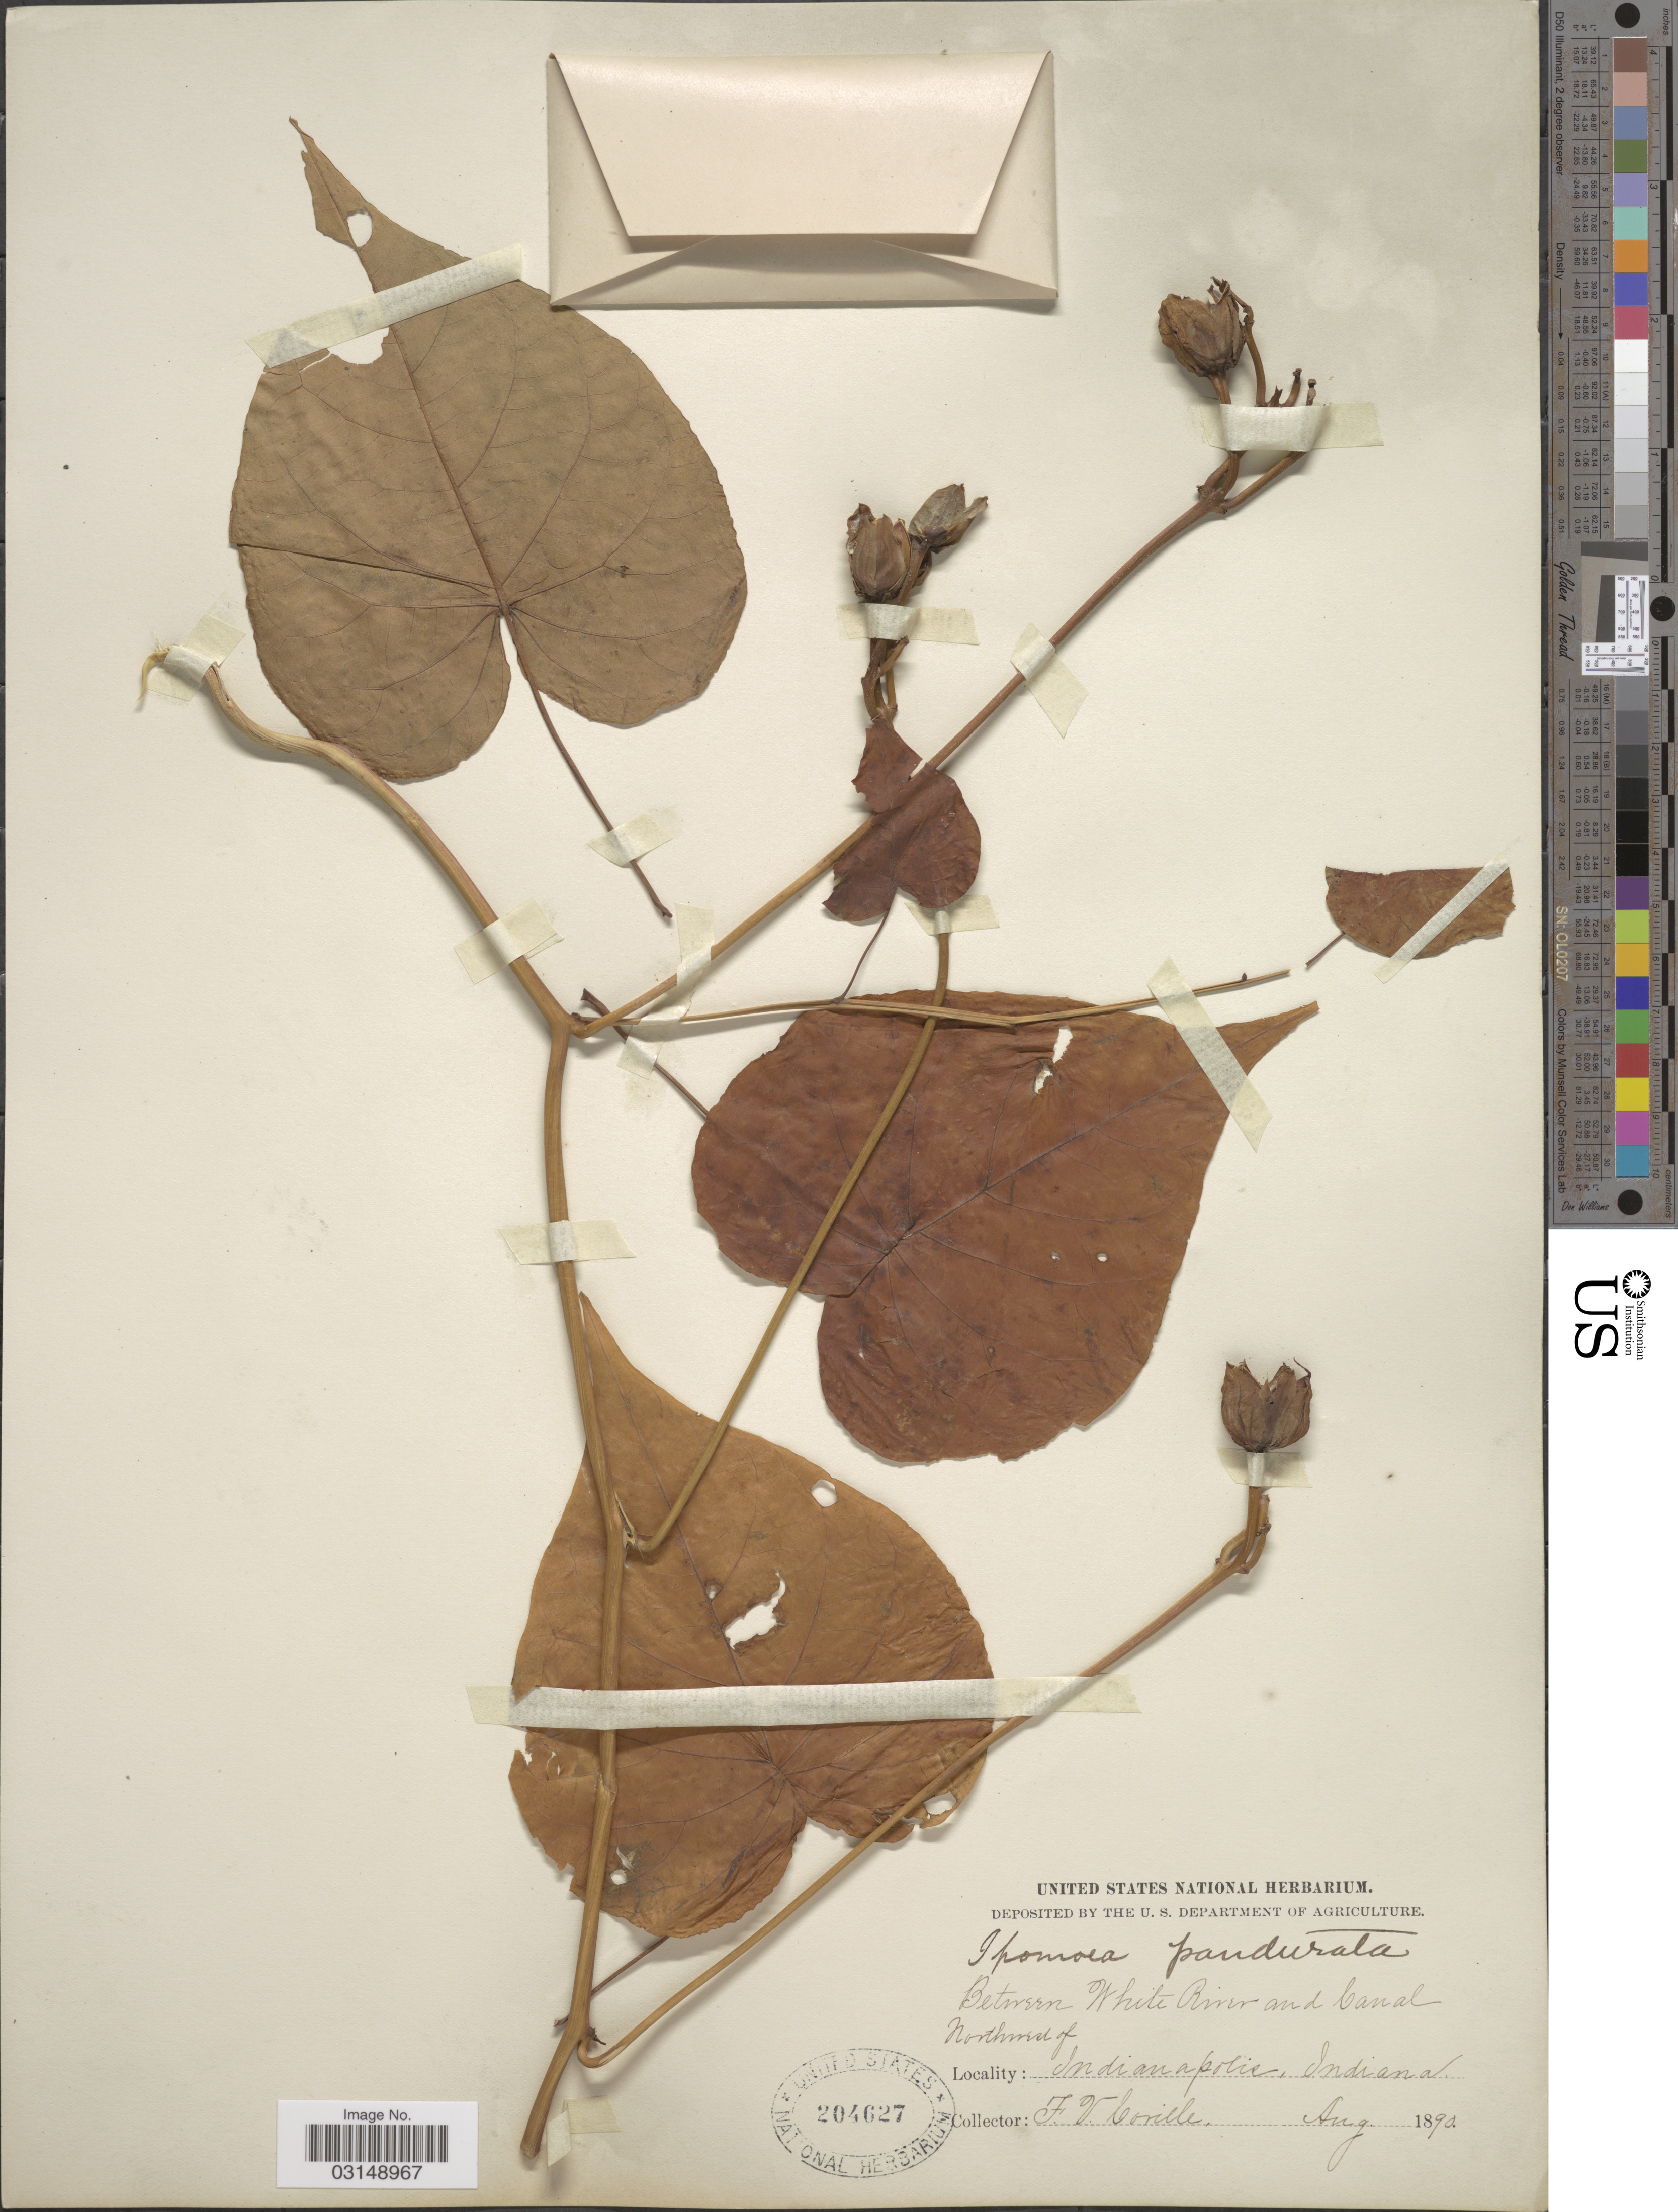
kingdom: Plantae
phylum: Tracheophyta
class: Magnoliopsida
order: Solanales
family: Convolvulaceae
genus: Ipomoea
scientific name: Ipomoea pandurata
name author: (L.) G. Mey.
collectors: F. V. Coville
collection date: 1890-08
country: United States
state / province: Indiana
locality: Indianapolis.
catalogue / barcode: US 204627